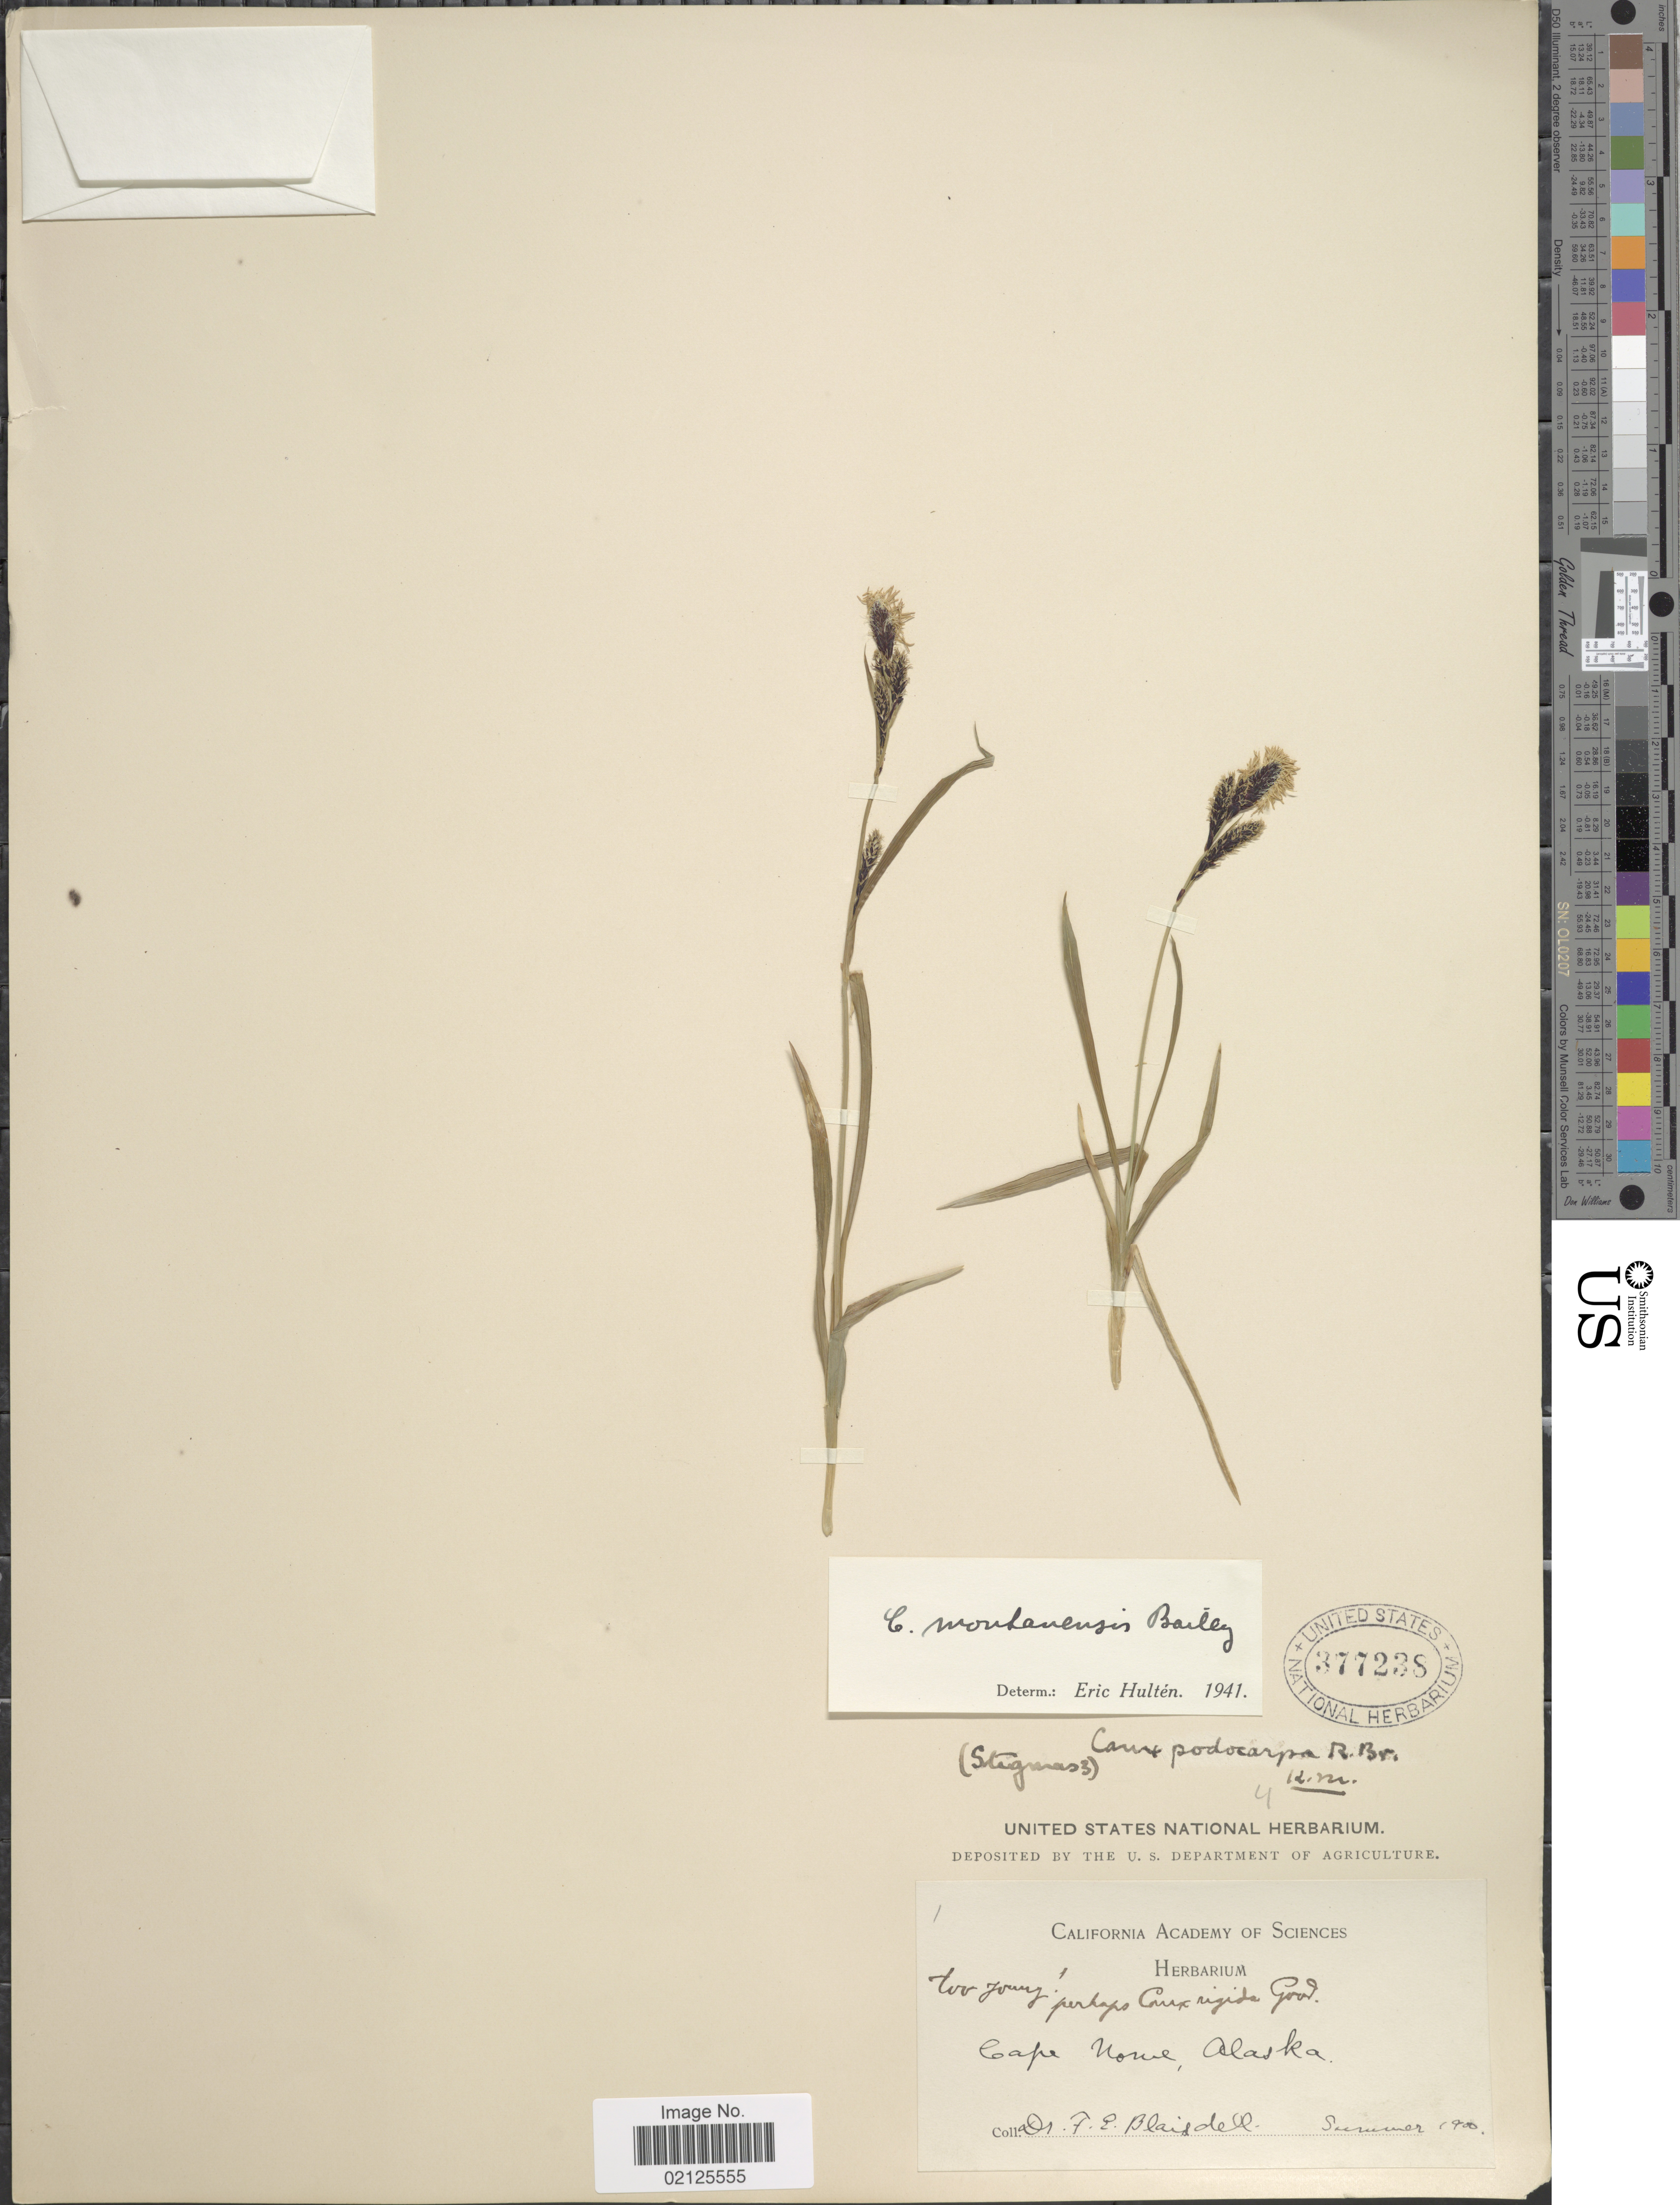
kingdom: Plantae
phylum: Tracheophyta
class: Liliopsida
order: Poales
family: Cyperaceae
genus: Carex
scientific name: Carex podocarpa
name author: R. Br.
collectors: F. Blaisdell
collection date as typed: Summer 1900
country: United States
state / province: Alaska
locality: Cape Nome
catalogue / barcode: US 377238